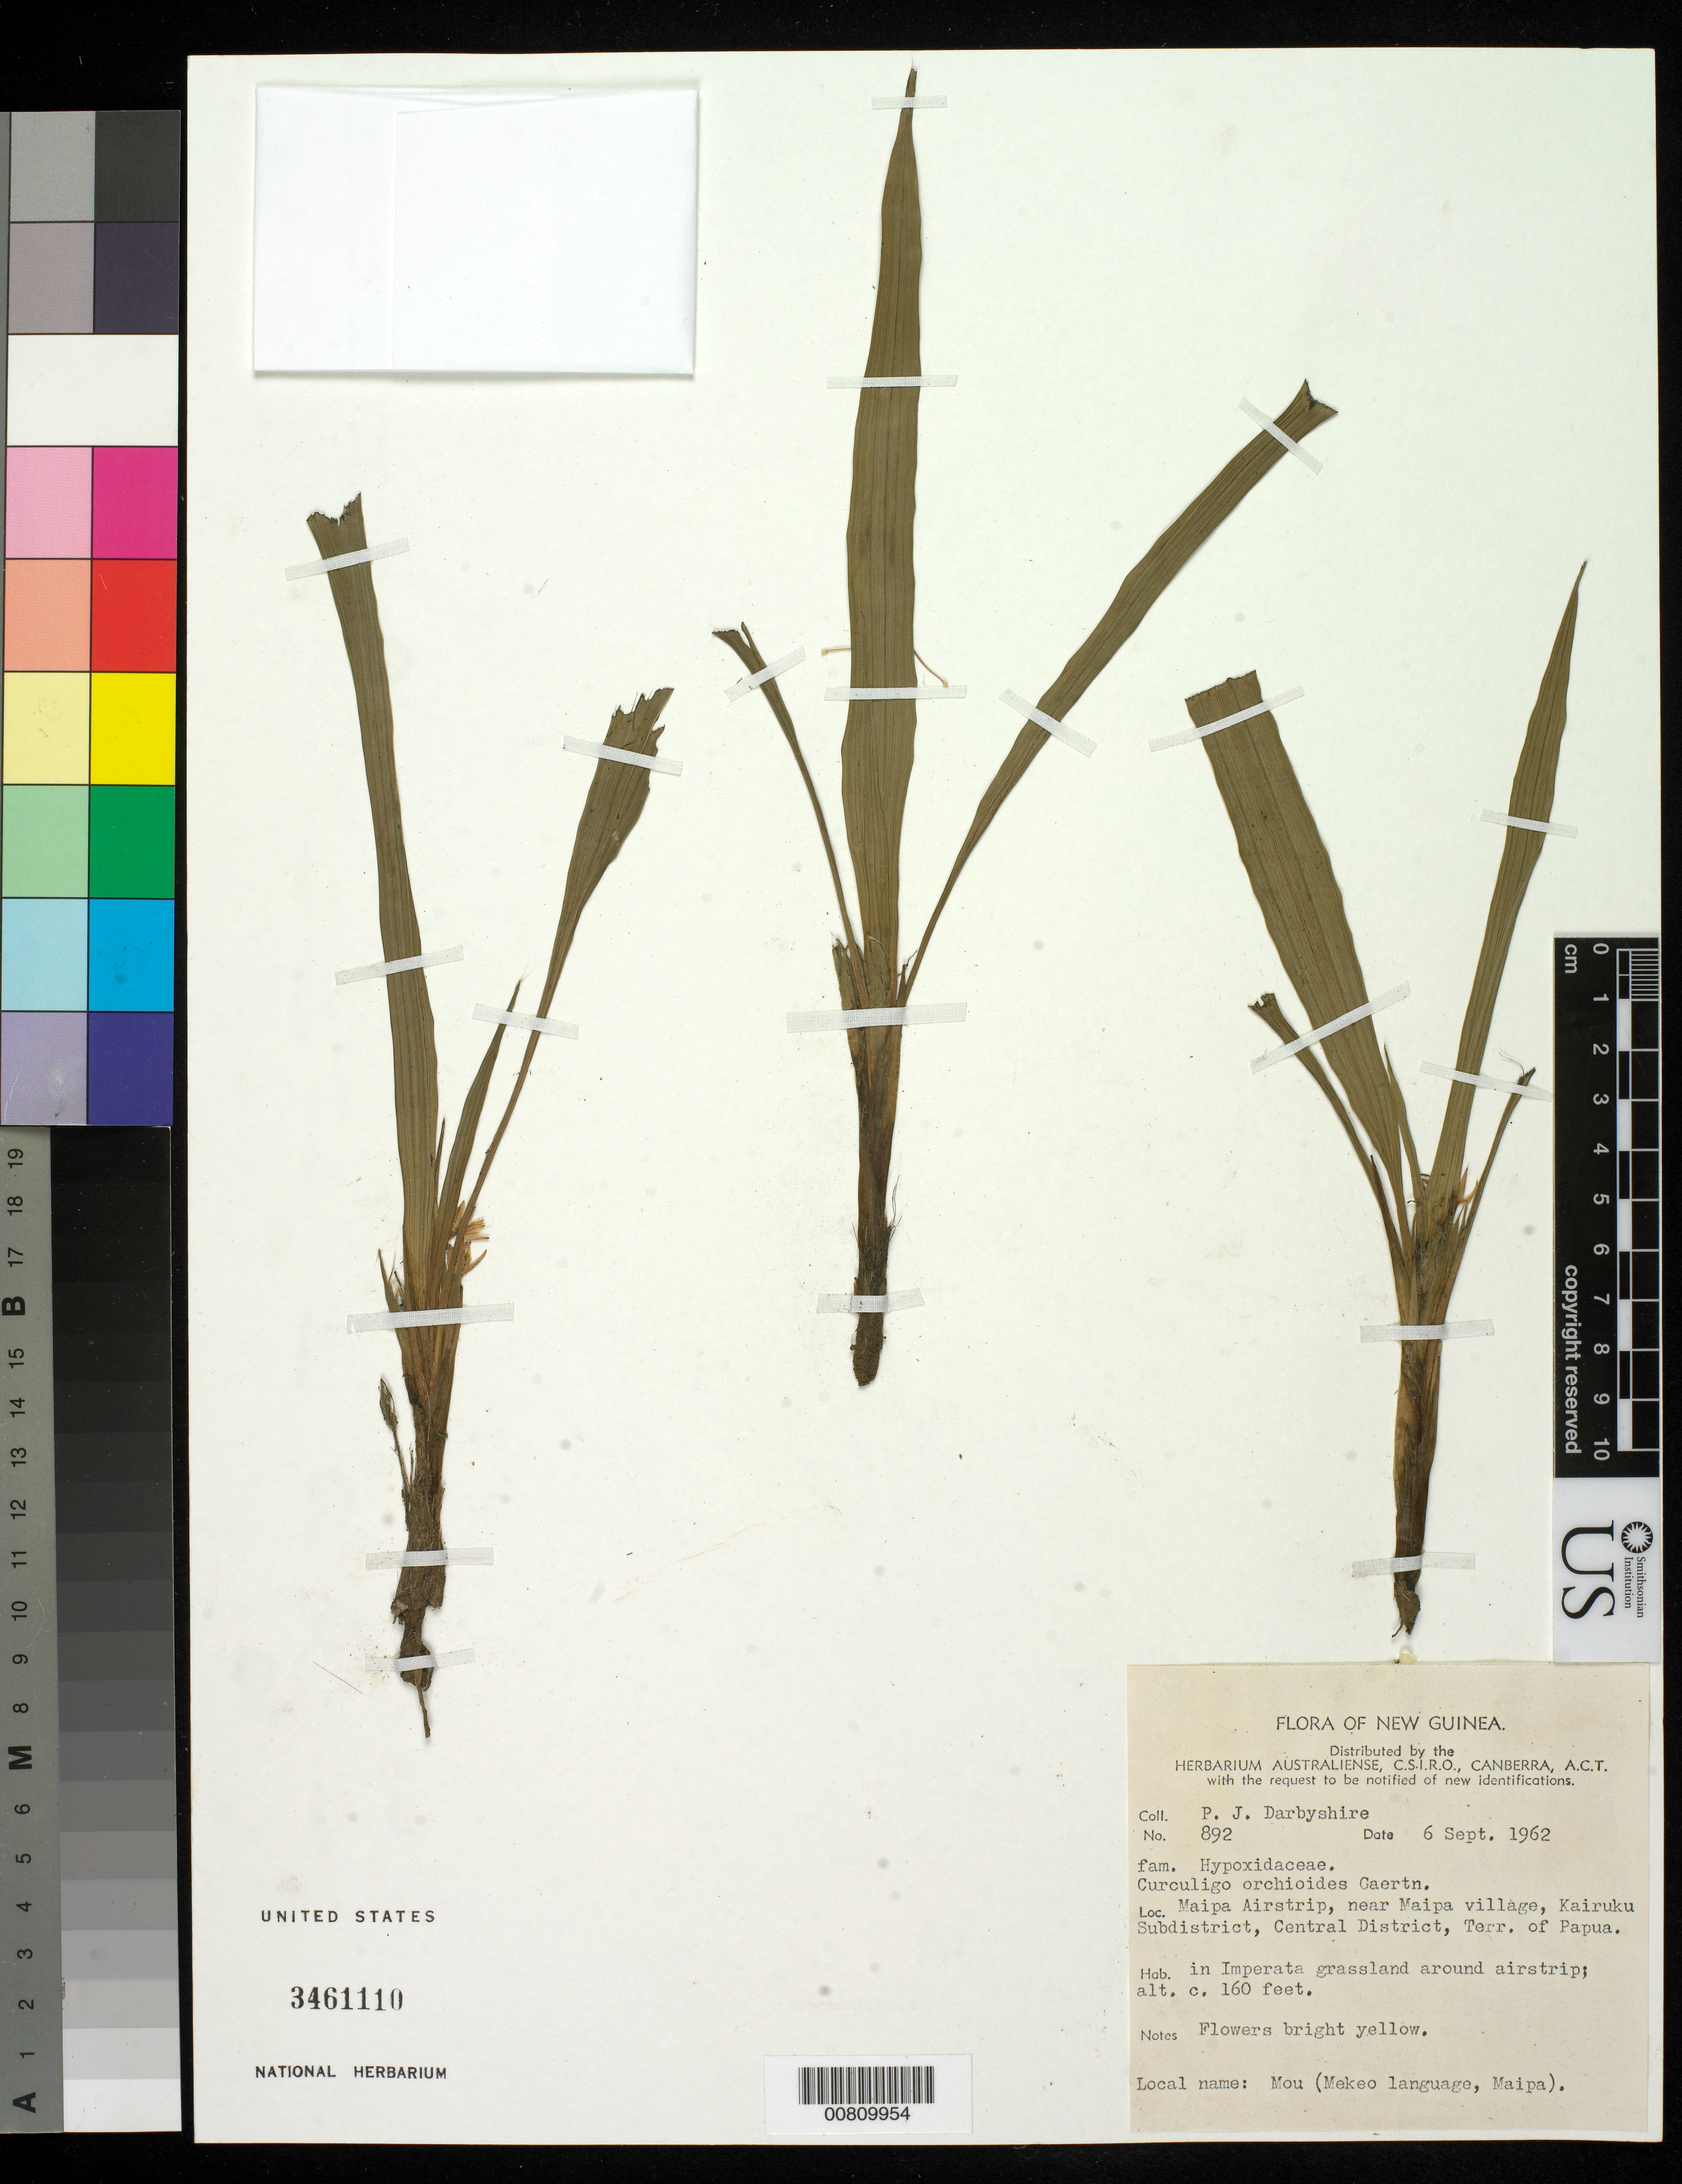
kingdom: Plantae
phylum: Tracheophyta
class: Liliopsida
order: Asparagales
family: Hypoxidaceae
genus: Curculigo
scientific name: Curculigo orchioides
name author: Gaertn.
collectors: P. Darbyshire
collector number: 892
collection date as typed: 06 Sep 1962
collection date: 1962-09-06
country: Papua New Guinea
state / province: Central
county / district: Kairuku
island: New Guinea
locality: Maipa Airstrip, near Maipa village, Kairuku Subdist.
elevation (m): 49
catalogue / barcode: US 3461110